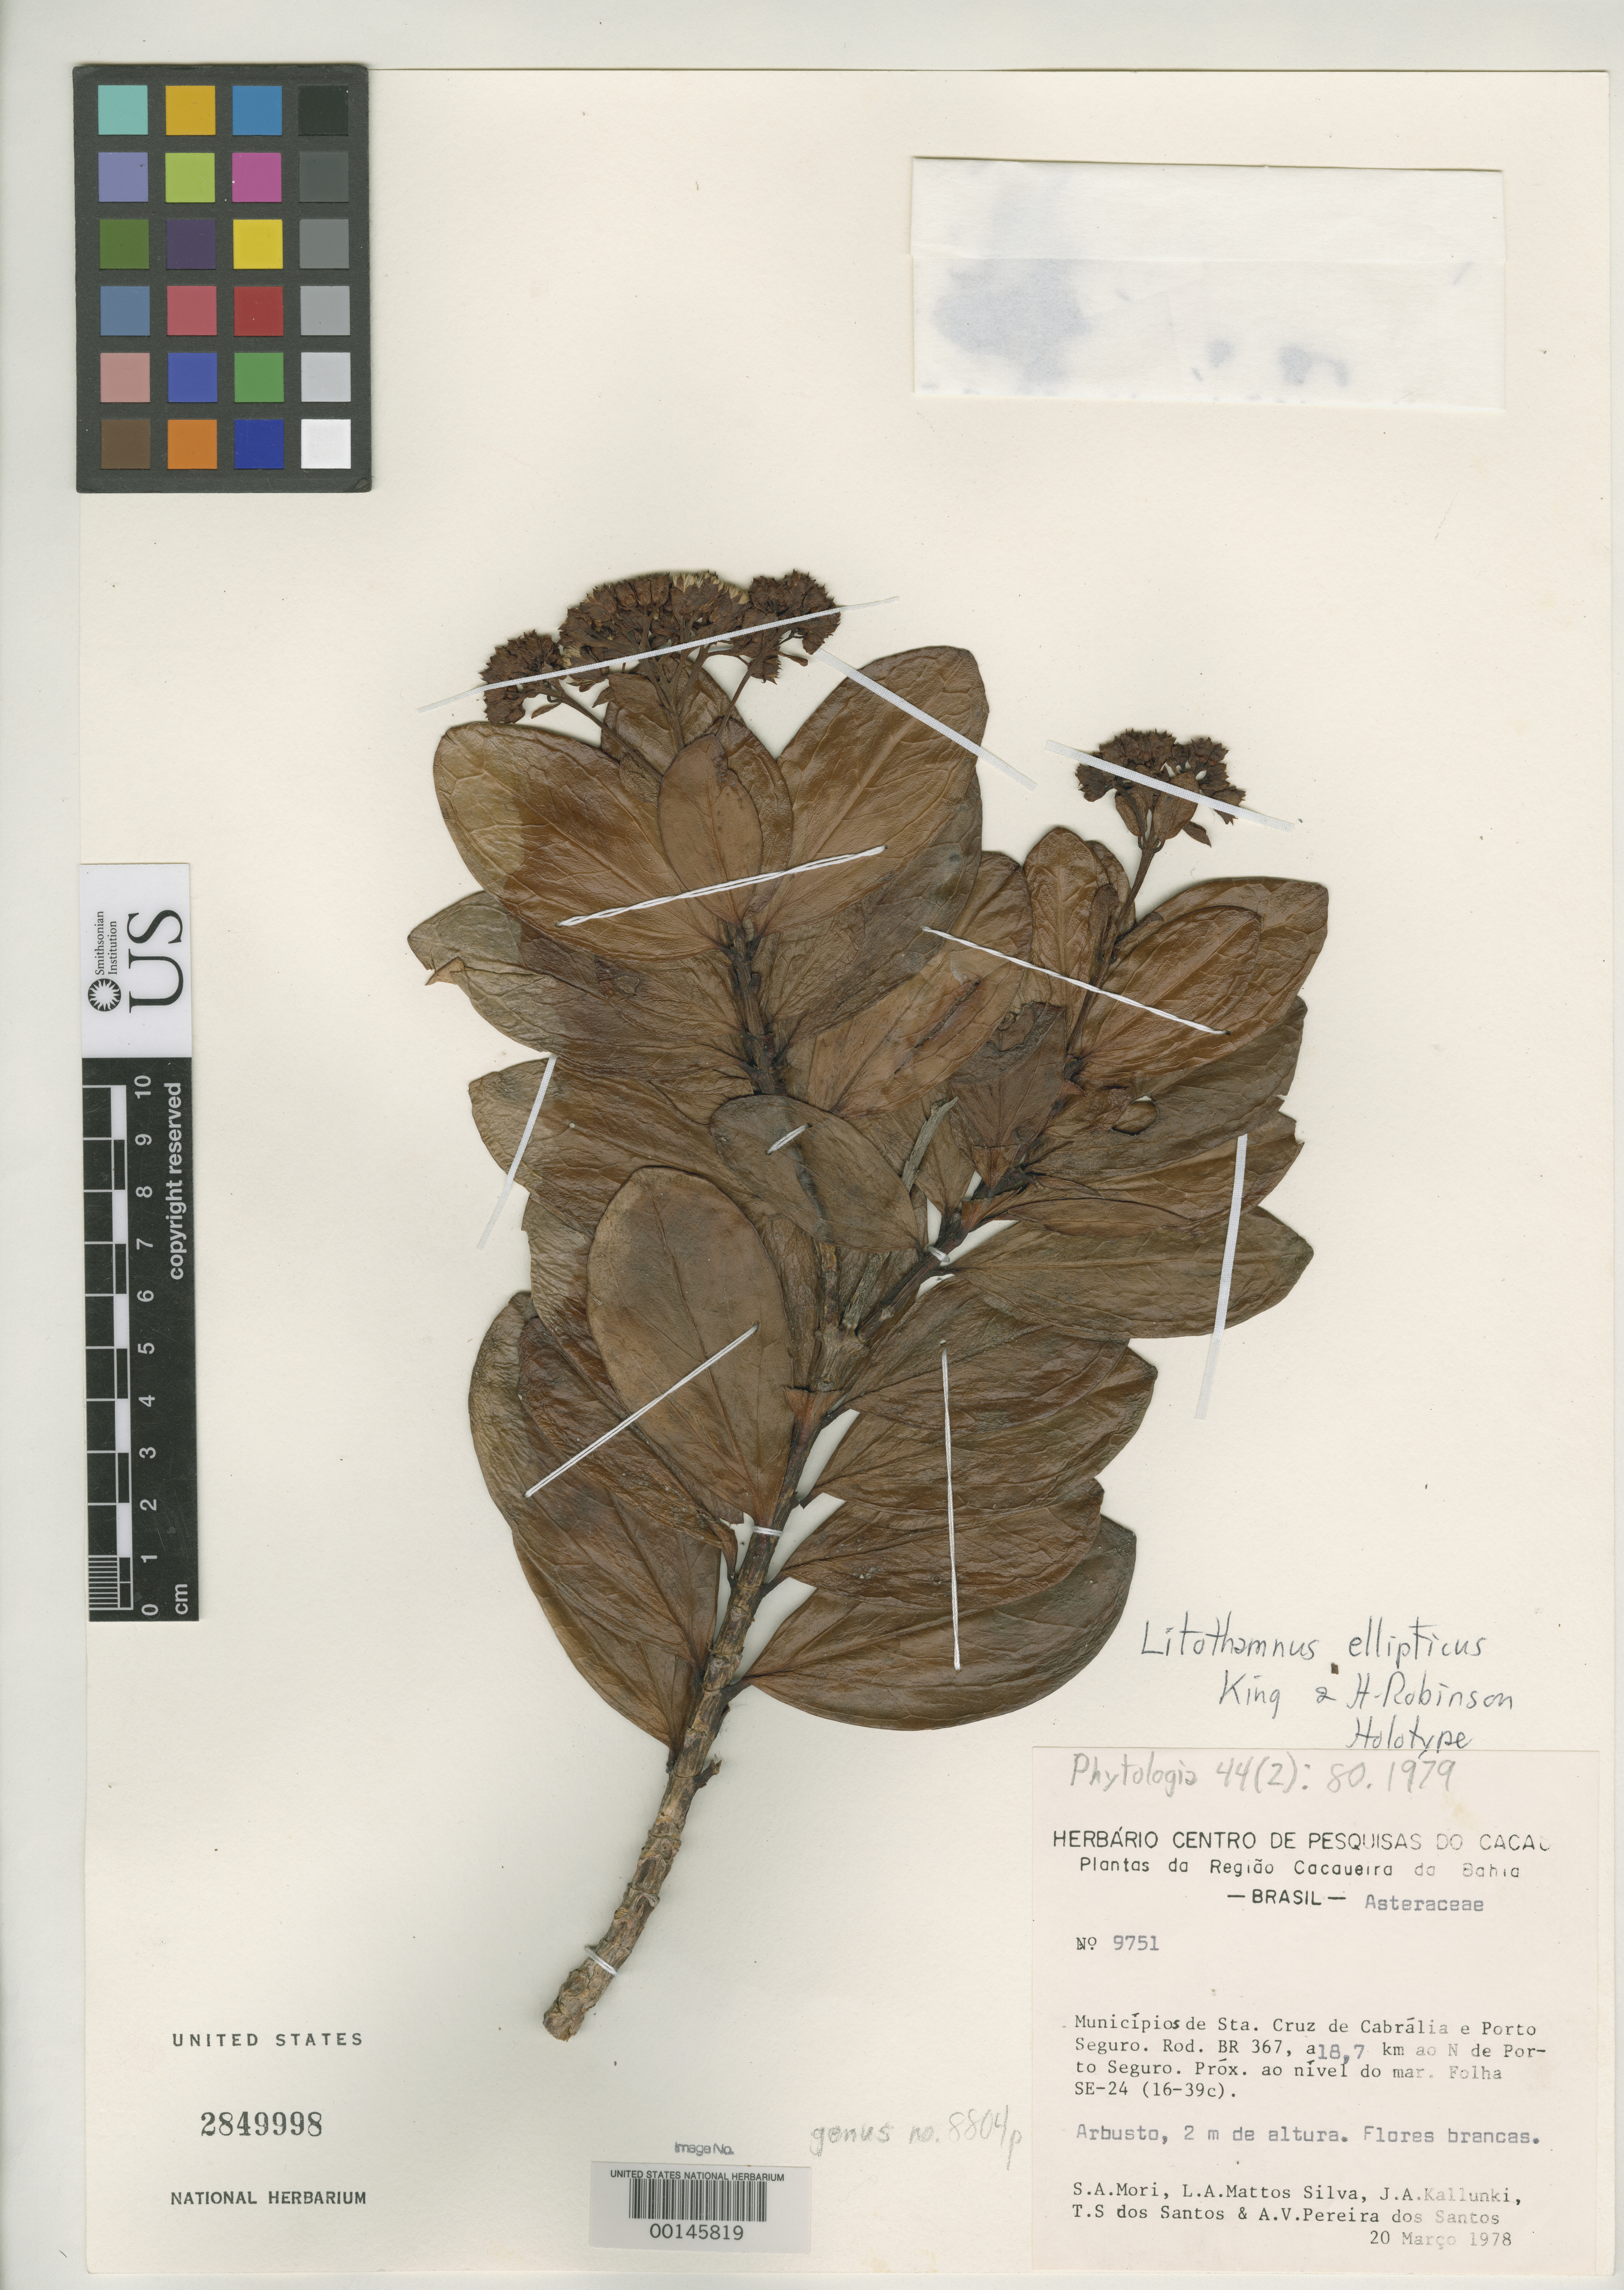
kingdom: Plantae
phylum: Tracheophyta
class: Magnoliopsida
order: Asterales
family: Asteraceae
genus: Litothamnus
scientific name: Litothamnus ellipticus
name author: R.M. King & H. Rob.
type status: Holotype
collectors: S. Mori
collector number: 9751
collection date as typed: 20 Mar 1978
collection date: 1978-03-20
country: Brazil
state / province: Bahia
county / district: Santa Cruz de Cabrália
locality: North of Puerto Seguro.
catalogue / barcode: US 2849998